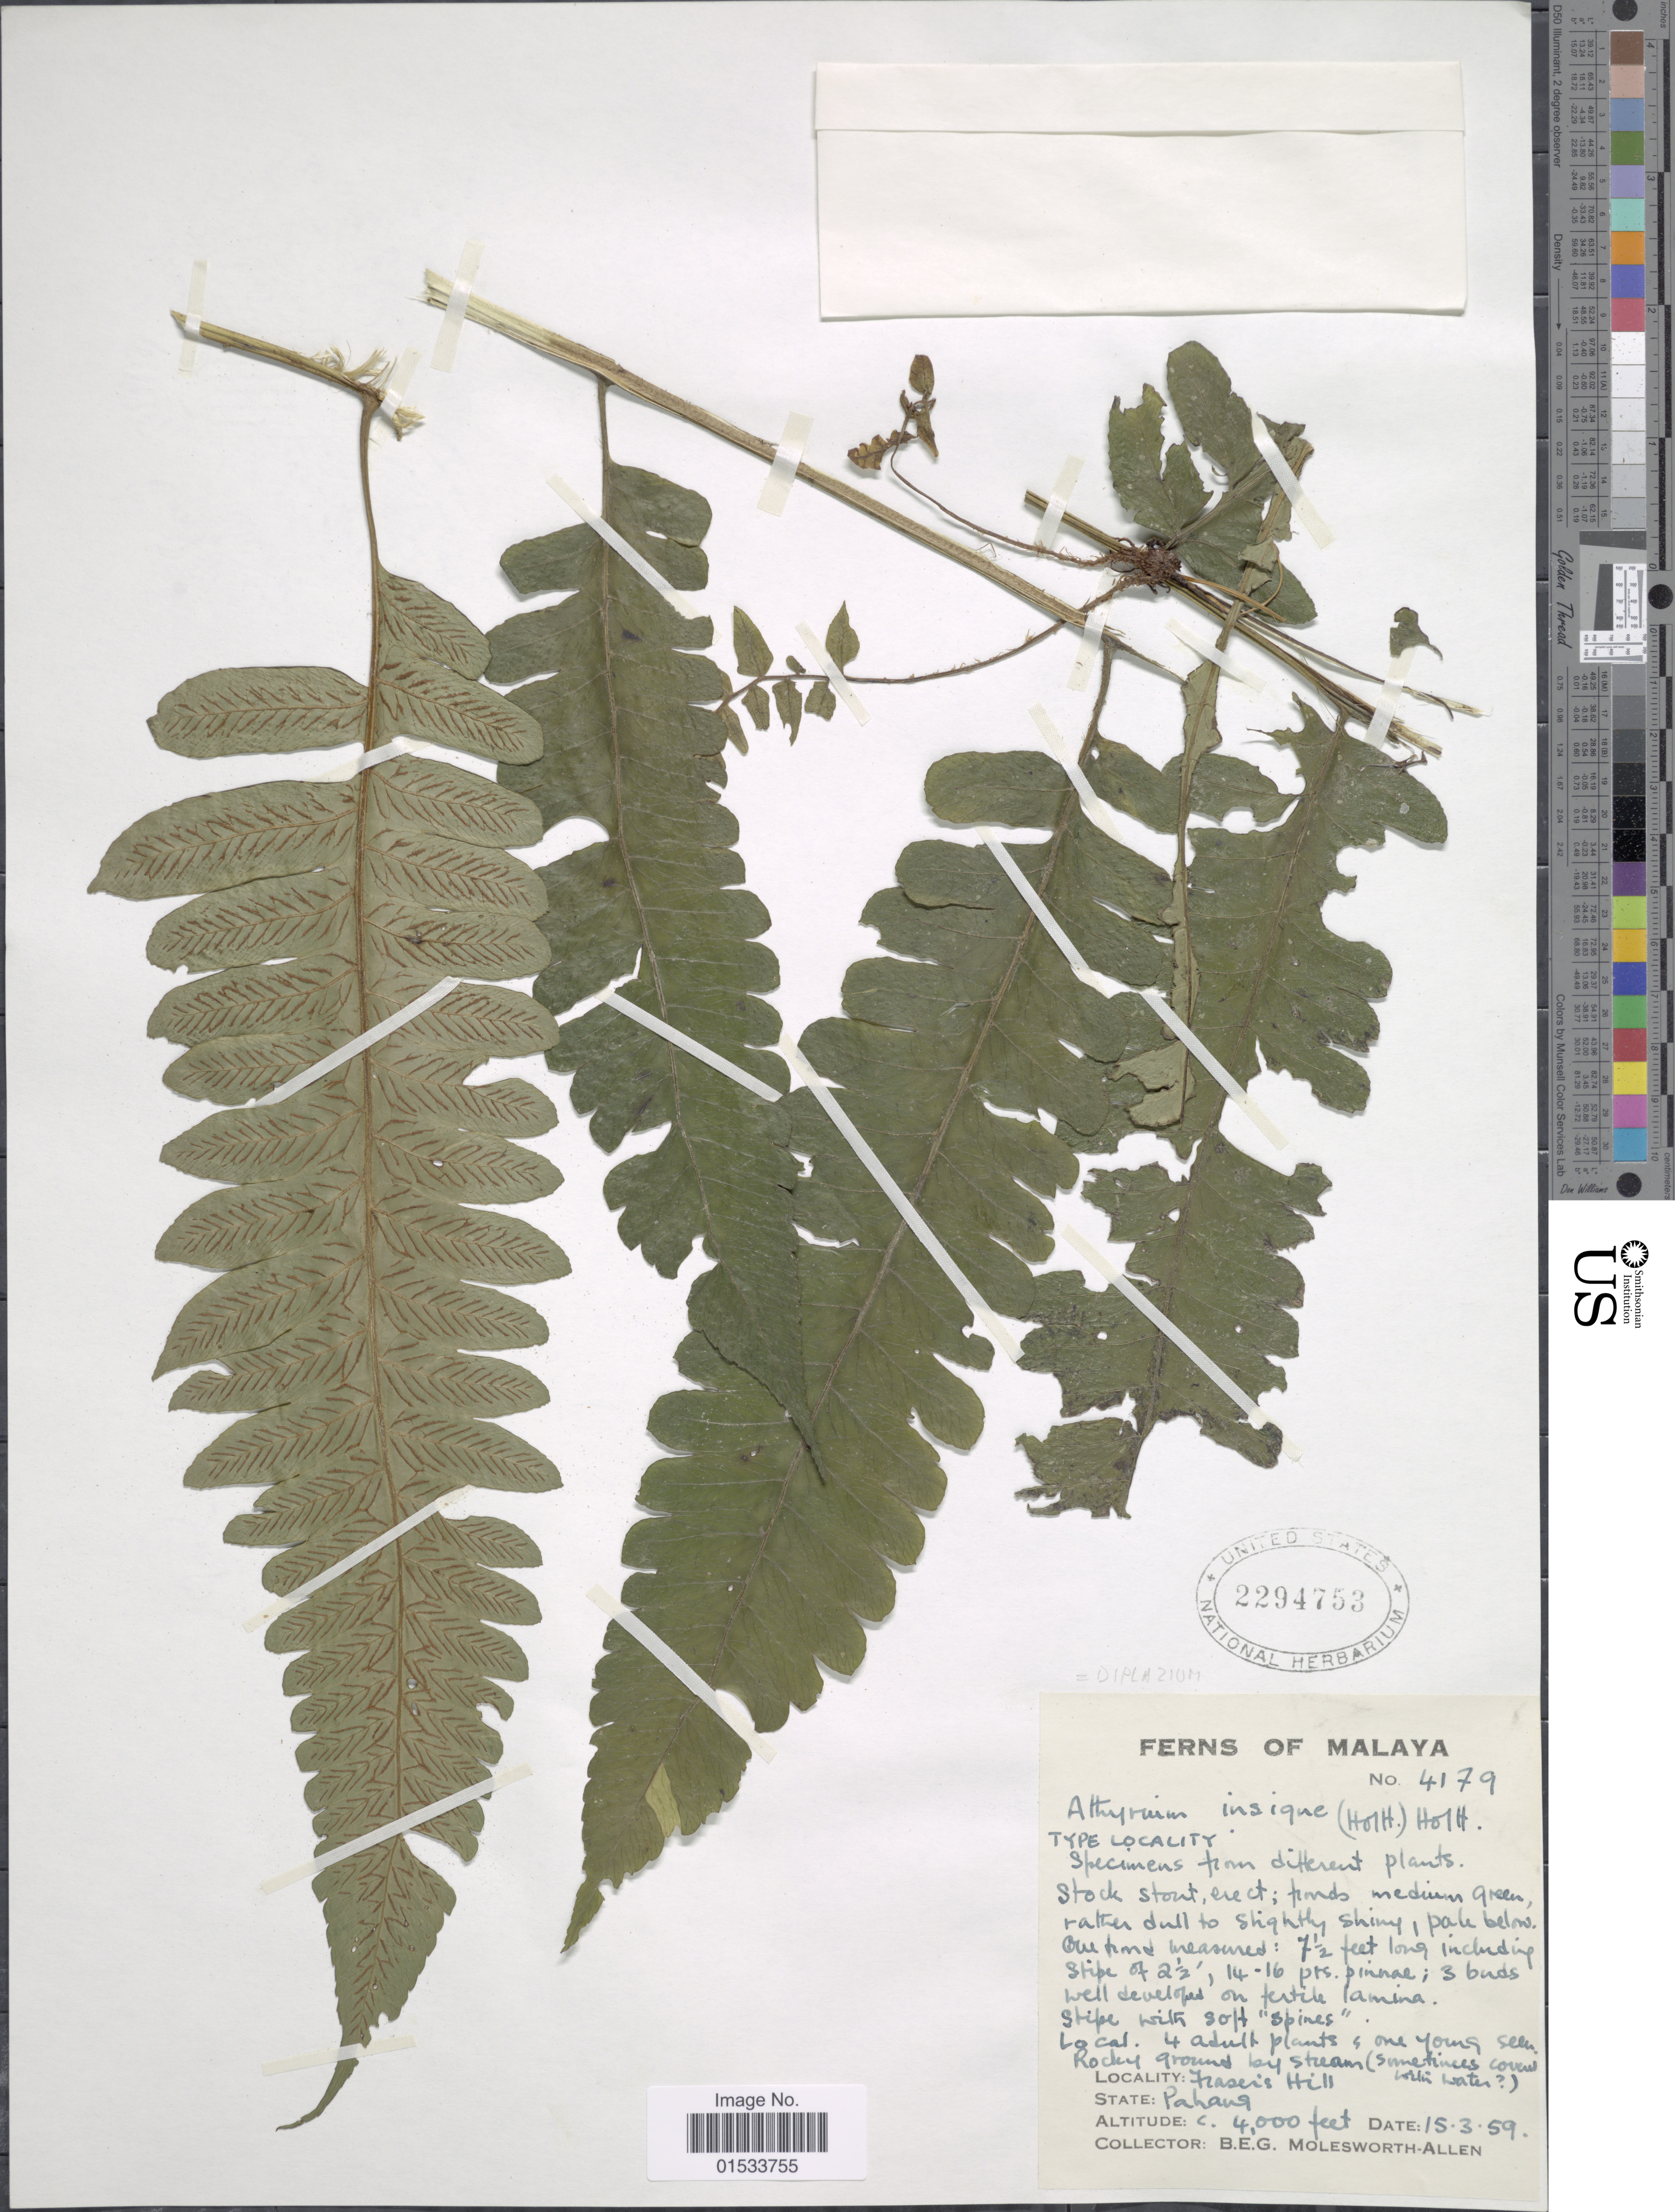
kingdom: Plantae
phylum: Tracheophyta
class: Polypodiopsida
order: Polypodiales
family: Athyriaceae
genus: Diplazium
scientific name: Diplazium insigne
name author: Holttum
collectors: B. E. G. Molesworth-Allen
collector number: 4179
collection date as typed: Transcribed d/m/y: 15/3/59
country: Malaysia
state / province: Pahang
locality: Fraser's Hill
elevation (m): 1219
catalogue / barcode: US 2294753